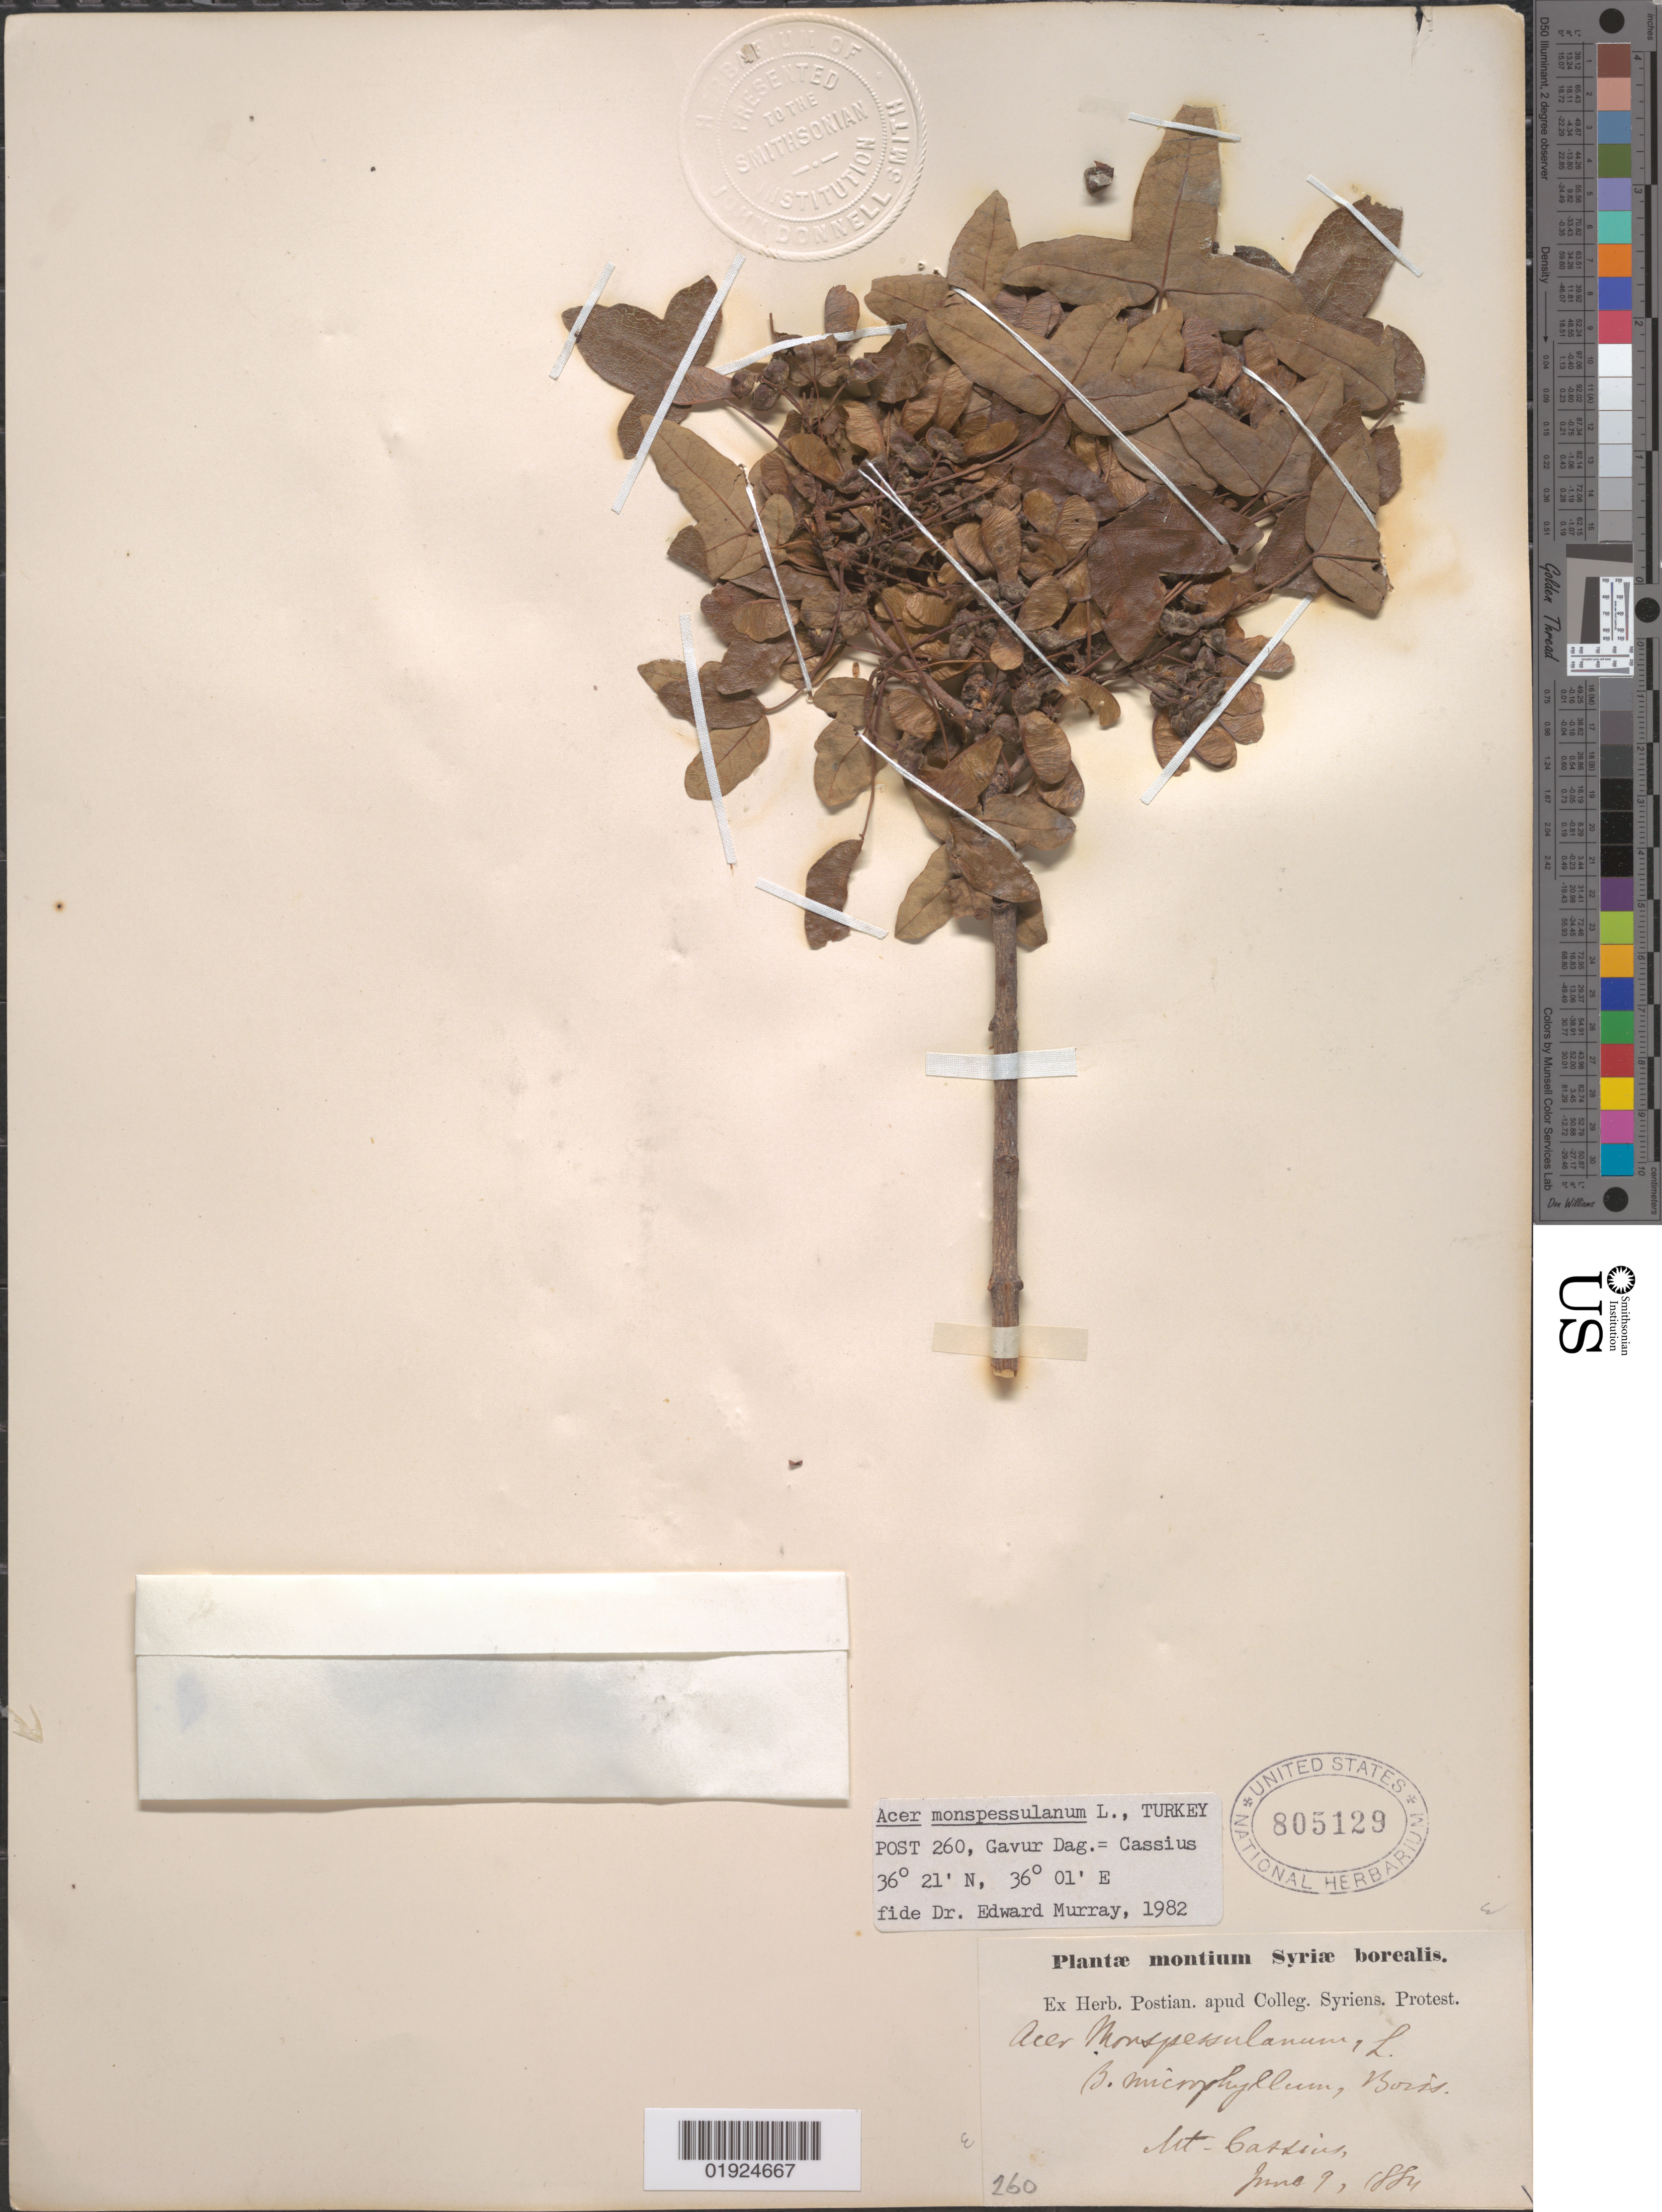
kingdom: Plantae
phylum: Tracheophyta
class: Magnoliopsida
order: Sapindales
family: Sapindaceae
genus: Acer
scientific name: Acer monspessulanum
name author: L.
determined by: Murray, Edward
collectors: ex herb. Postian. apud Colleg. Syriens. Protest. USE "Fannie P. A. Shepard" (10308853) AS PRIMARY COLLECTOR INSTEAD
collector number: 260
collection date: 1884-06-09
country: Turkey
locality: Mt. Cassius [Cebeli Akra ?]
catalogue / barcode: US 805129